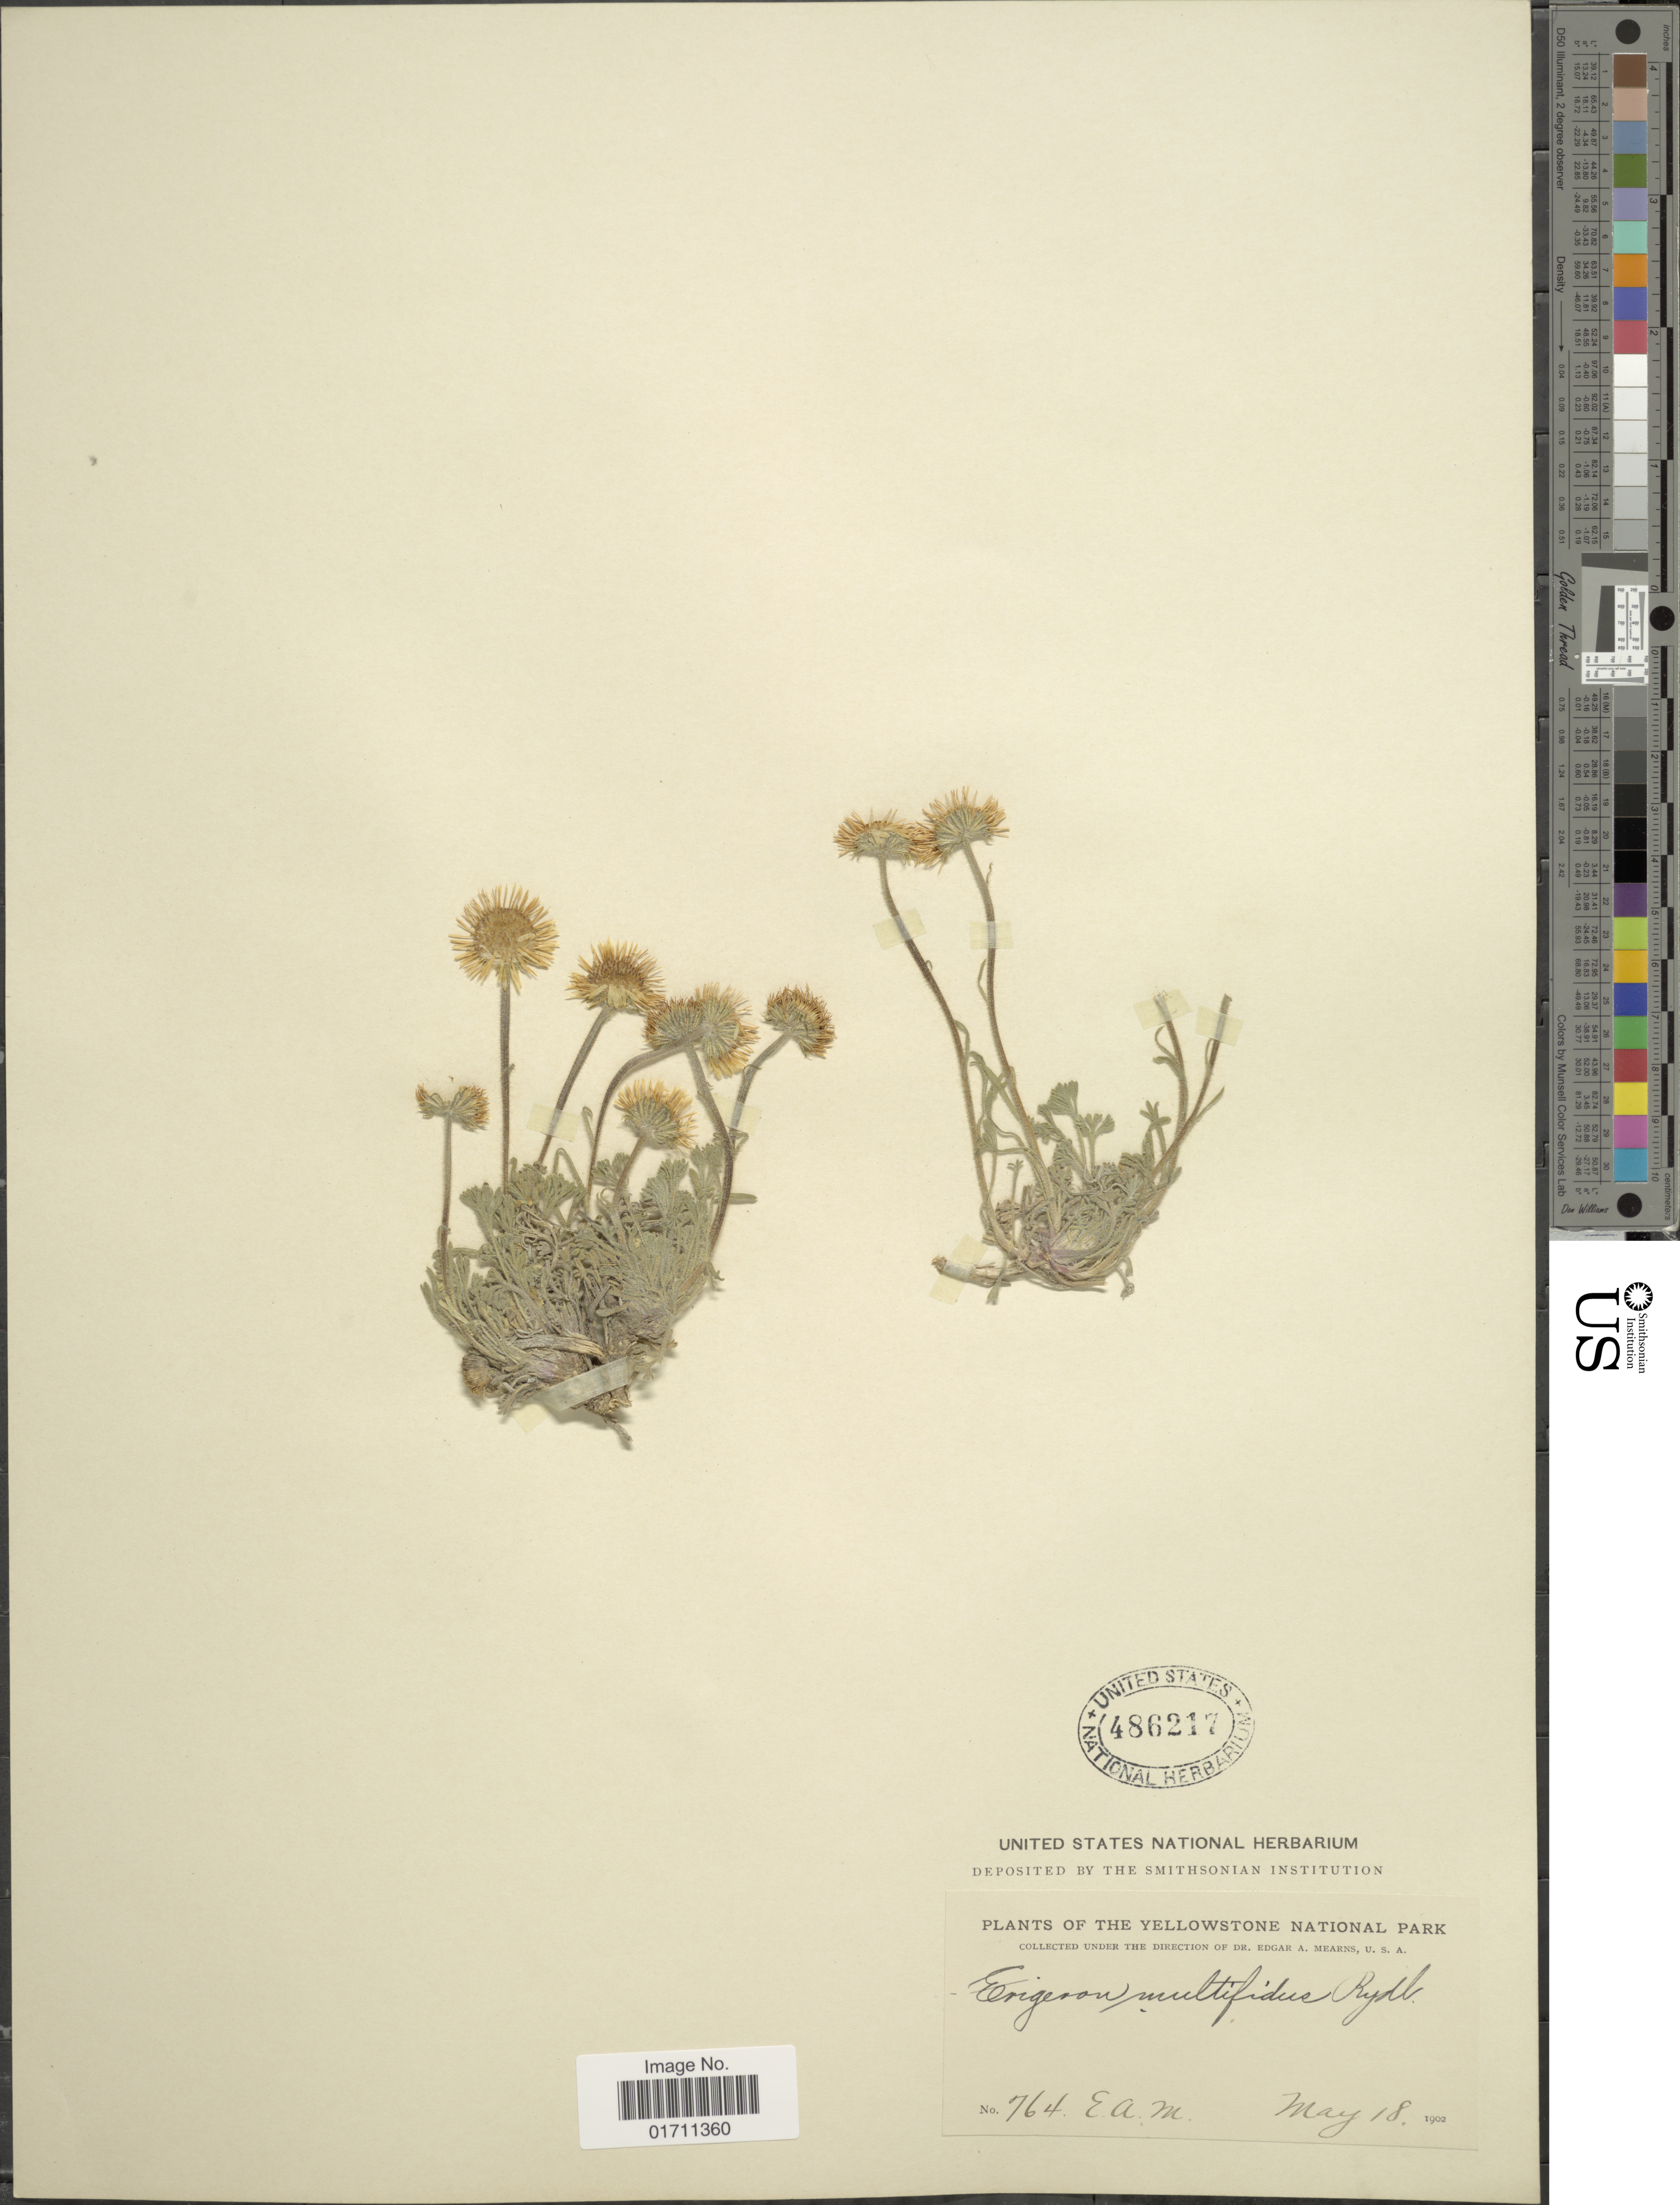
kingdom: Plantae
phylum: Tracheophyta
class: Magnoliopsida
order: Asterales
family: Asteraceae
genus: Erigeron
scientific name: Erigeron compositus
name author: Pursh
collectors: E. A. Mearns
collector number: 764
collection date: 1902-05-18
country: United States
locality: The Yellowstone National Park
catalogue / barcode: US 486217